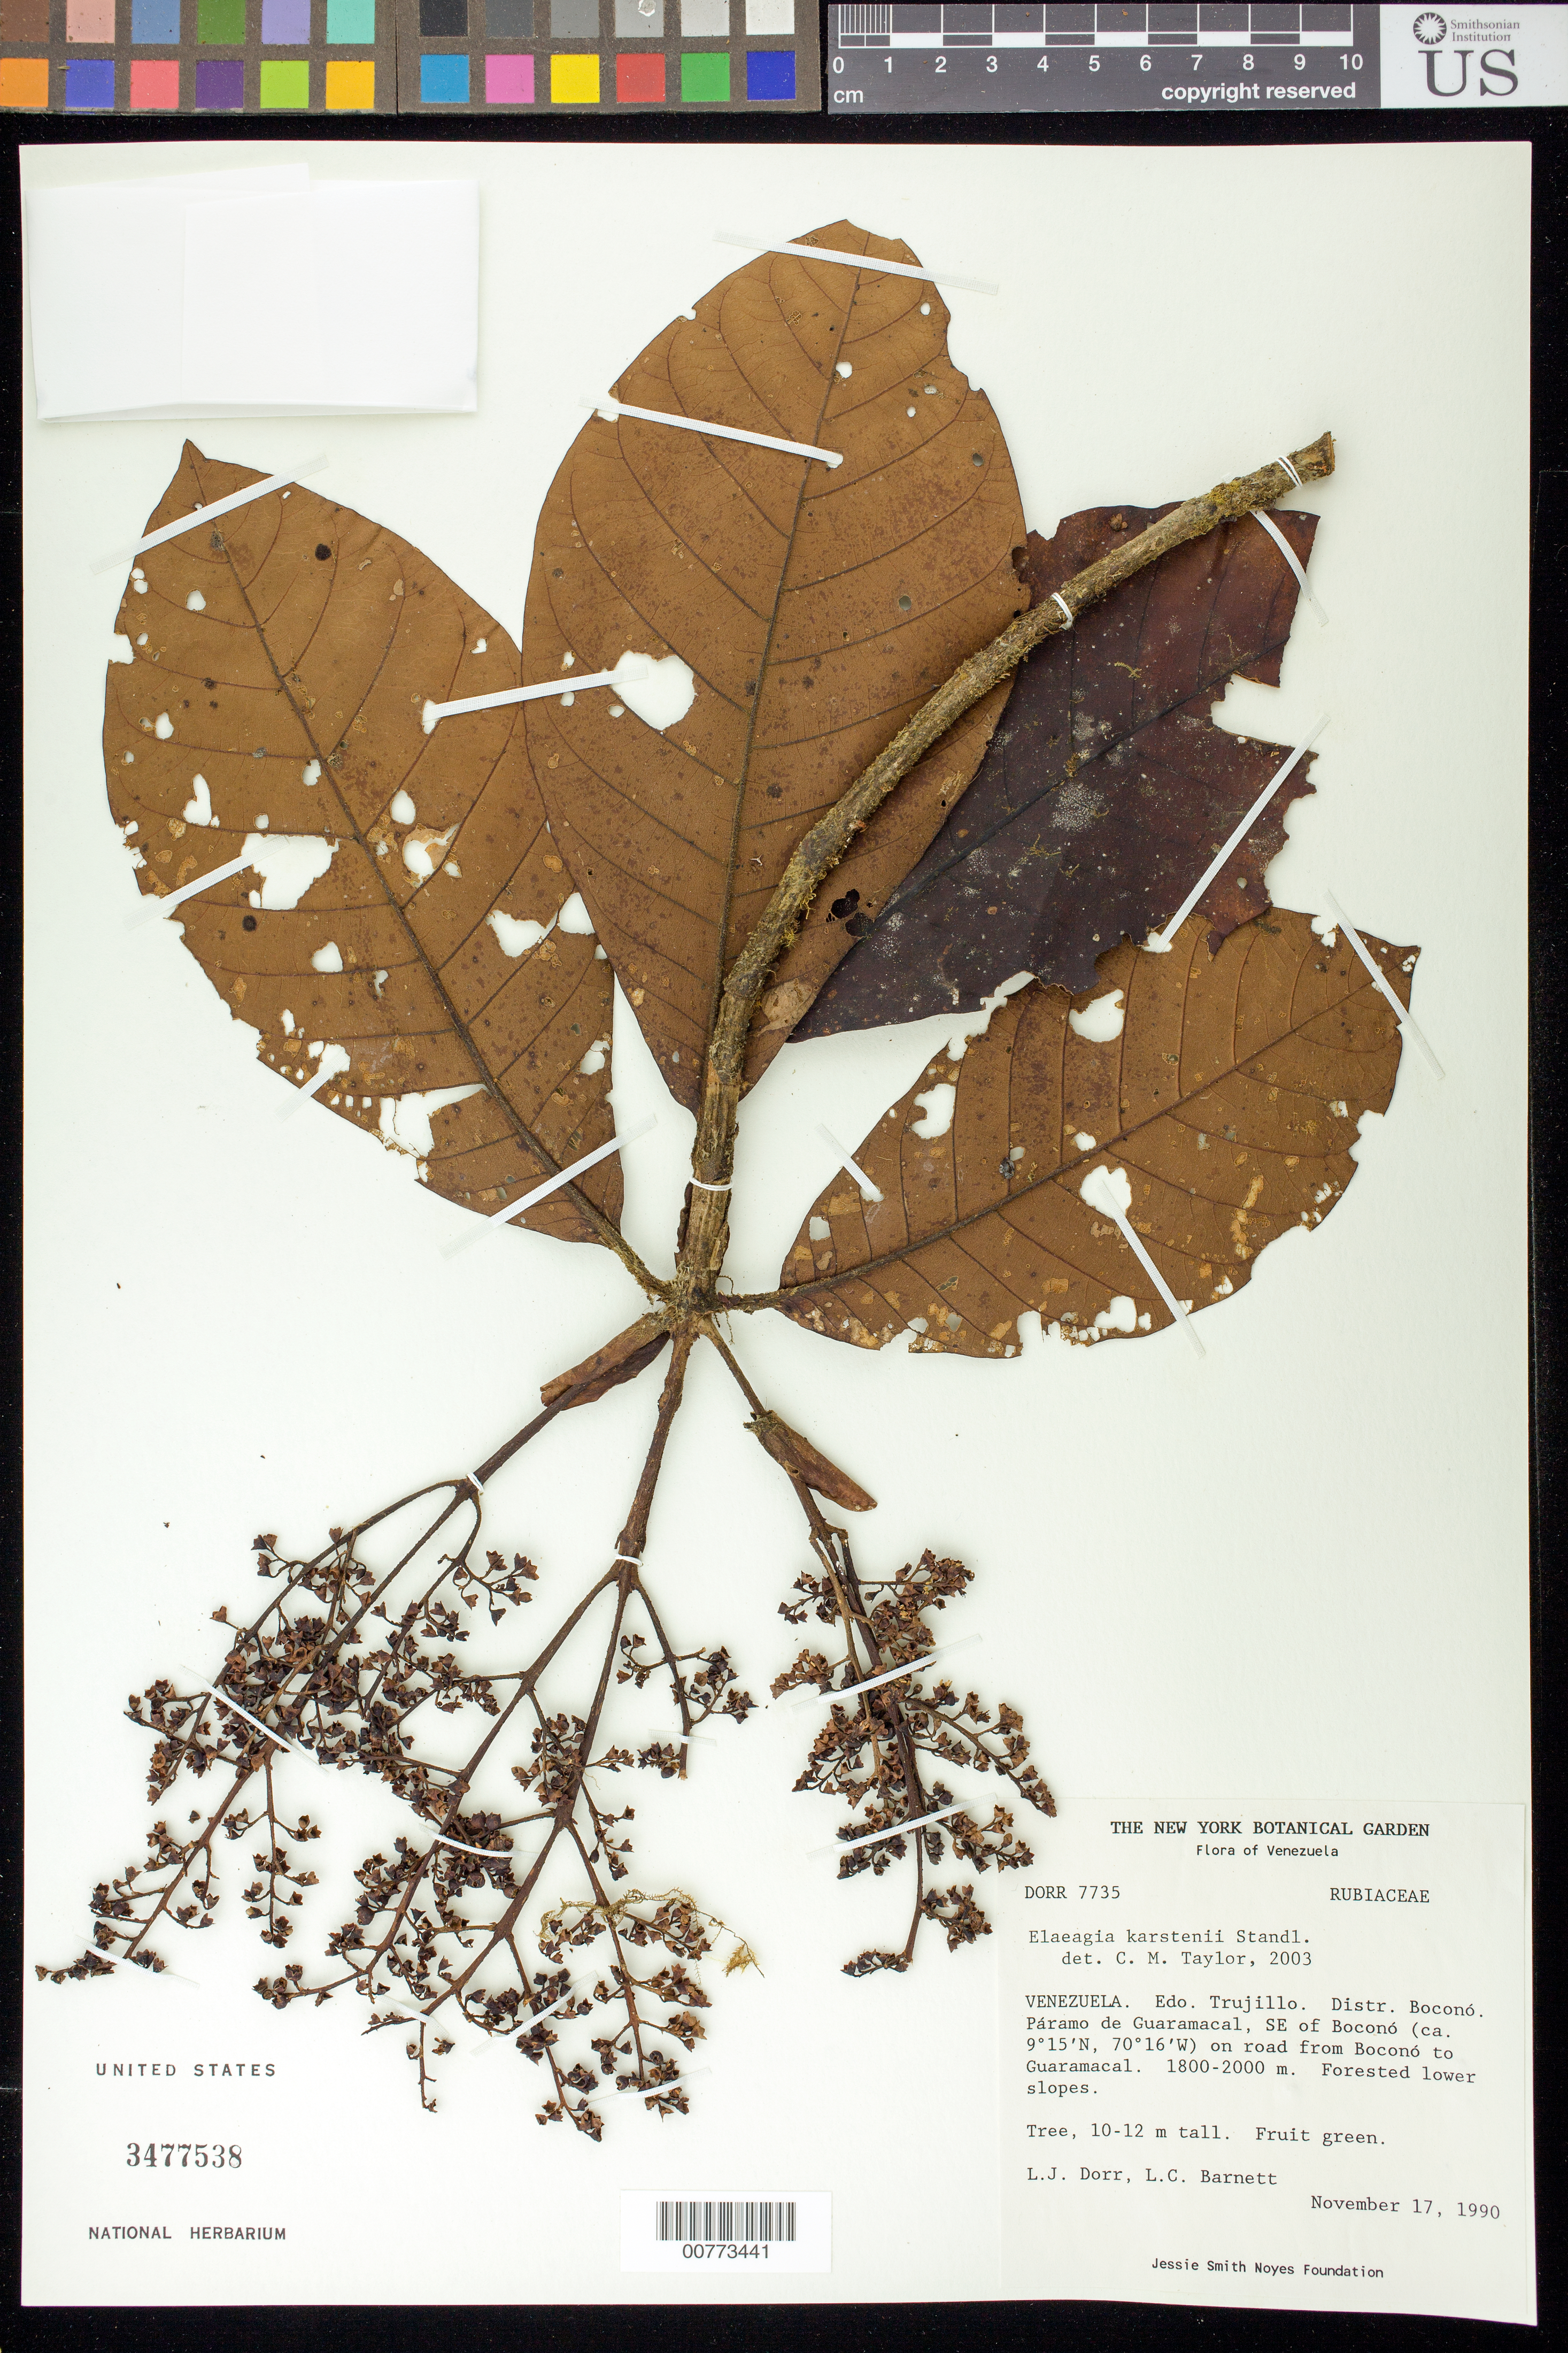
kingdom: Plantae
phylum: Tracheophyta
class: Magnoliopsida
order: Gentianales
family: Rubiaceae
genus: Elaeagia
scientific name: Elaeagia karstenii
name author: Standl.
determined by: Taylor, Charlotte M.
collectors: L. J. Dorr & L. C. Barnett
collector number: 7735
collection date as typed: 17 Nov 1990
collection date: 1990-11-17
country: Venezuela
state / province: Trujillo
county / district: Boconó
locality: Páramo de Guaramacal, SE of Boconó on road from Boconó to Guaramacal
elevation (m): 1800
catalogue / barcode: US 3477538